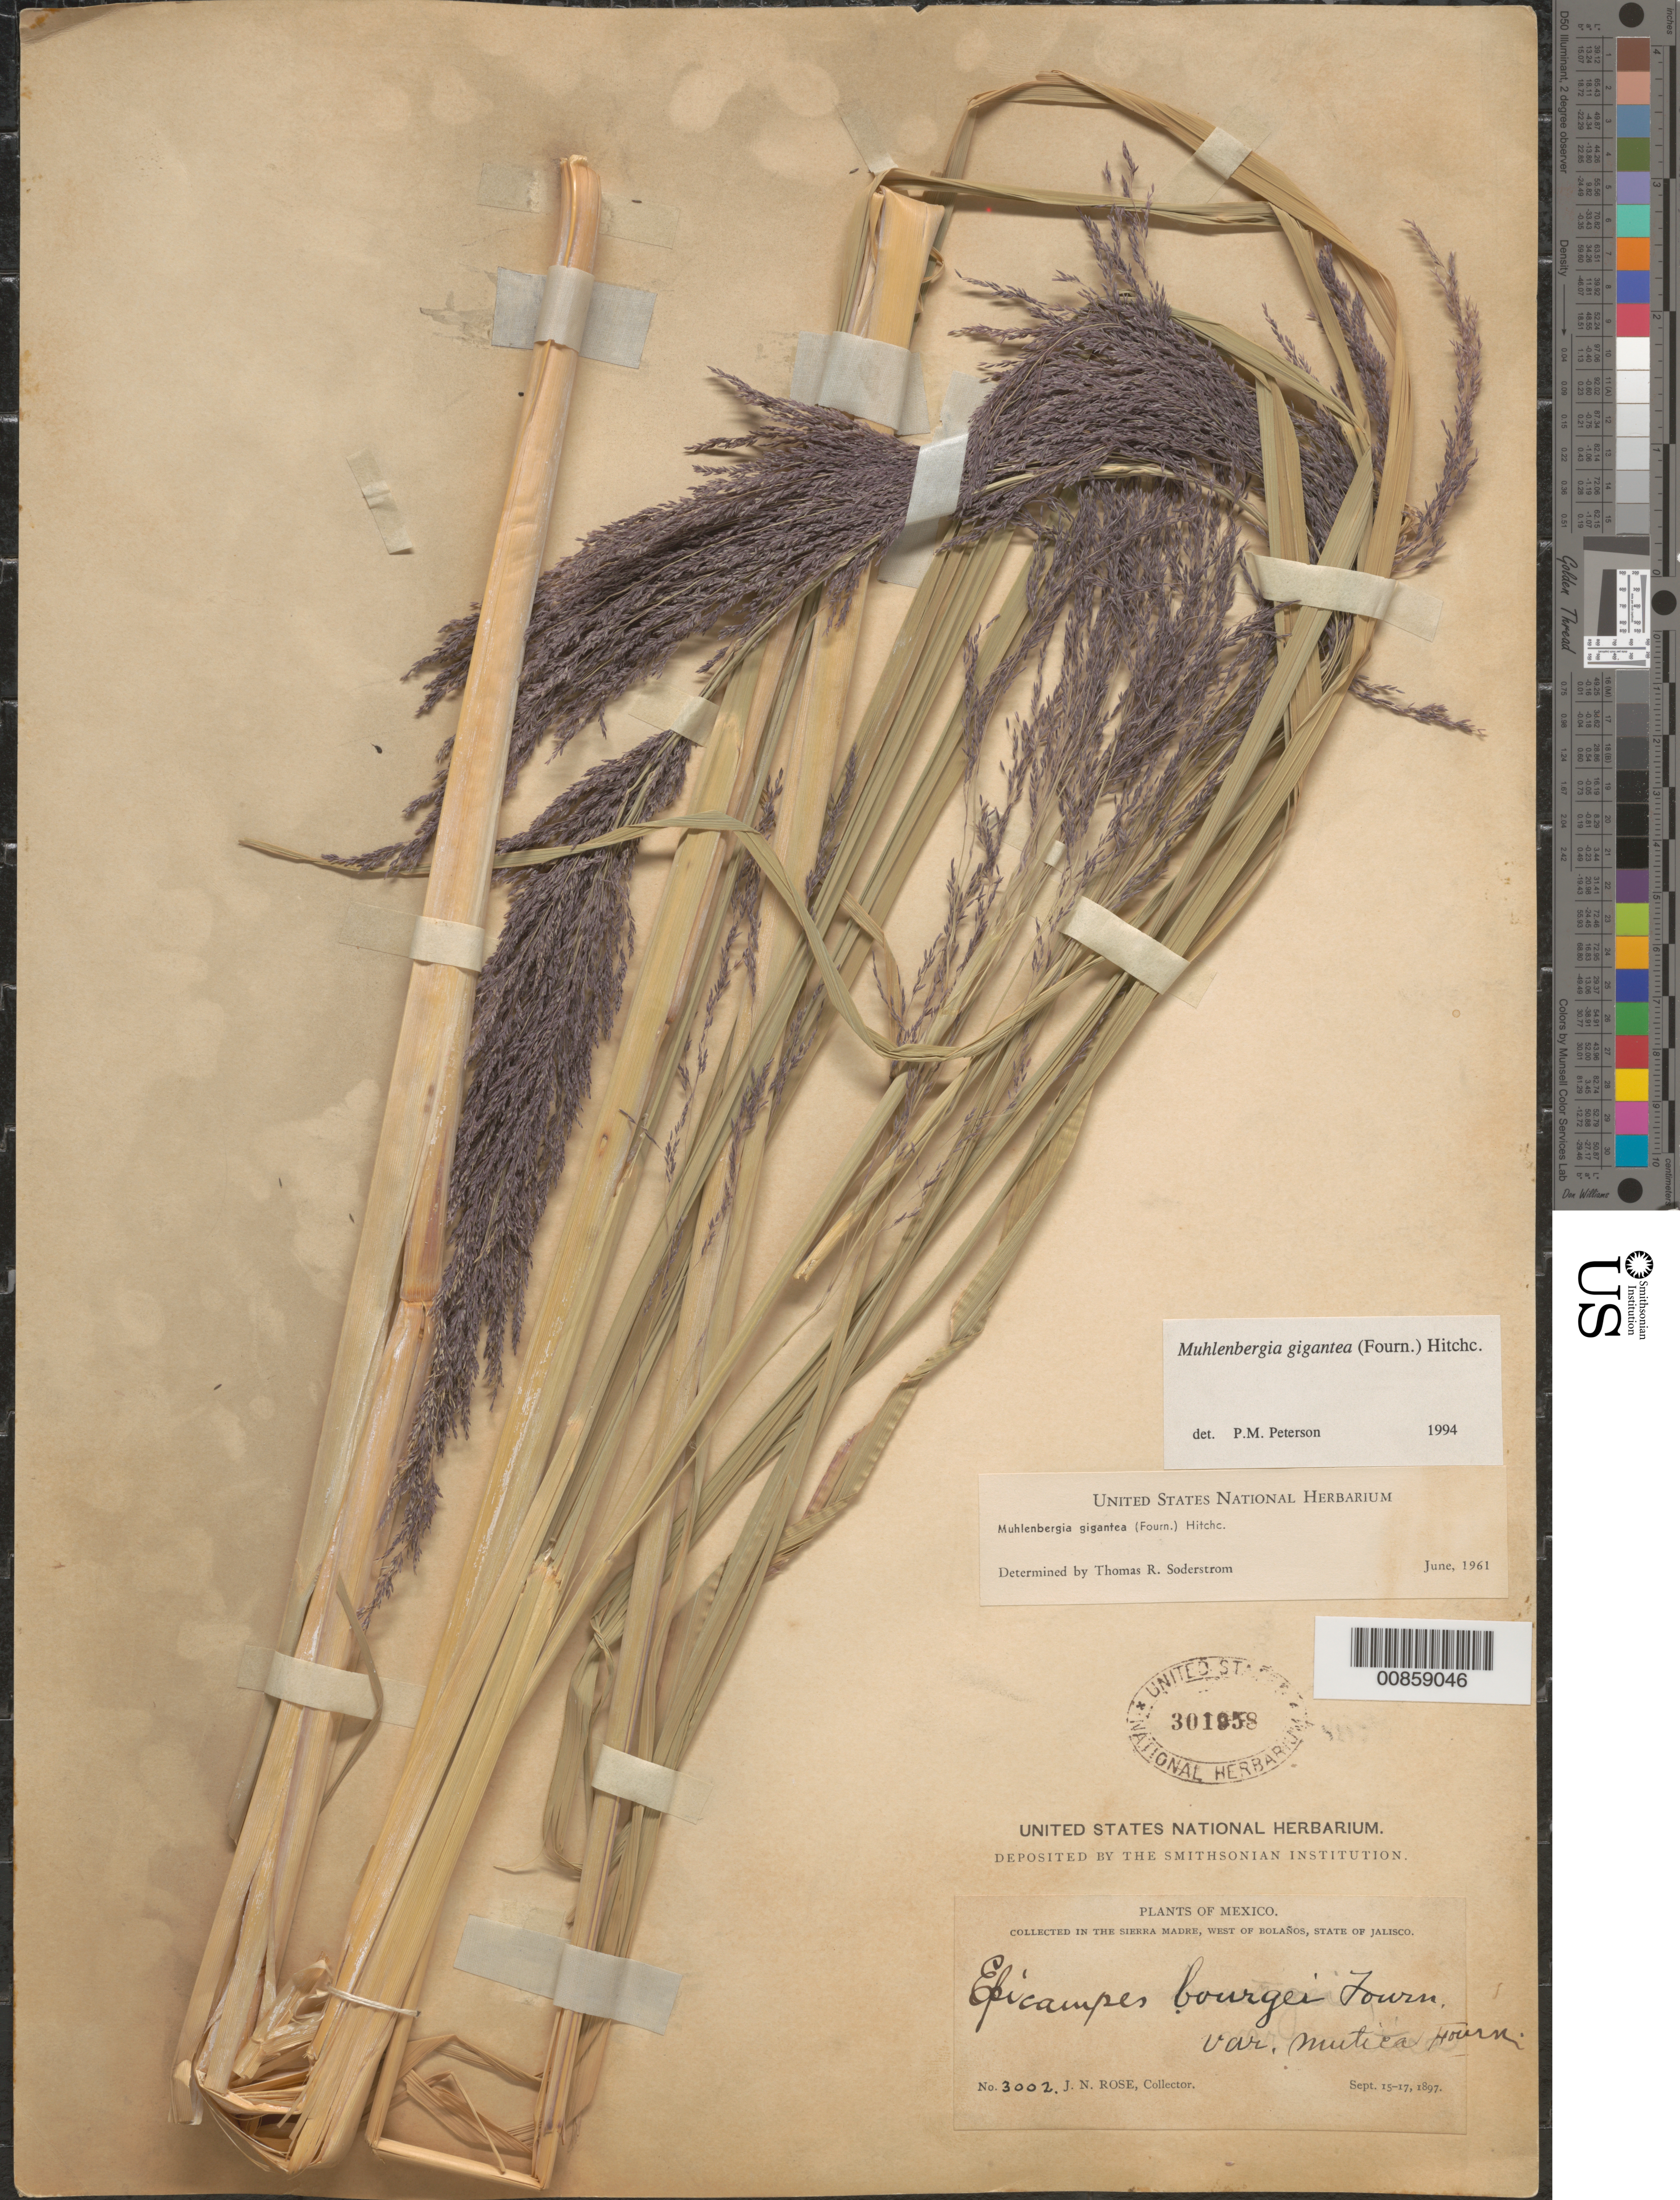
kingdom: Plantae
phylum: Tracheophyta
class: Liliopsida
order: Poales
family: Poaceae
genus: Muhlenbergia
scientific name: Muhlenbergia gigantea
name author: (E. Fourn.) Hitchc.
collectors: J. N. Rose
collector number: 3002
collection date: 1897-09-15/1897-09-17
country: Mexico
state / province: Jalisco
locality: The Sierra Madre, West of Bolaños.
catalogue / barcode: US 301958